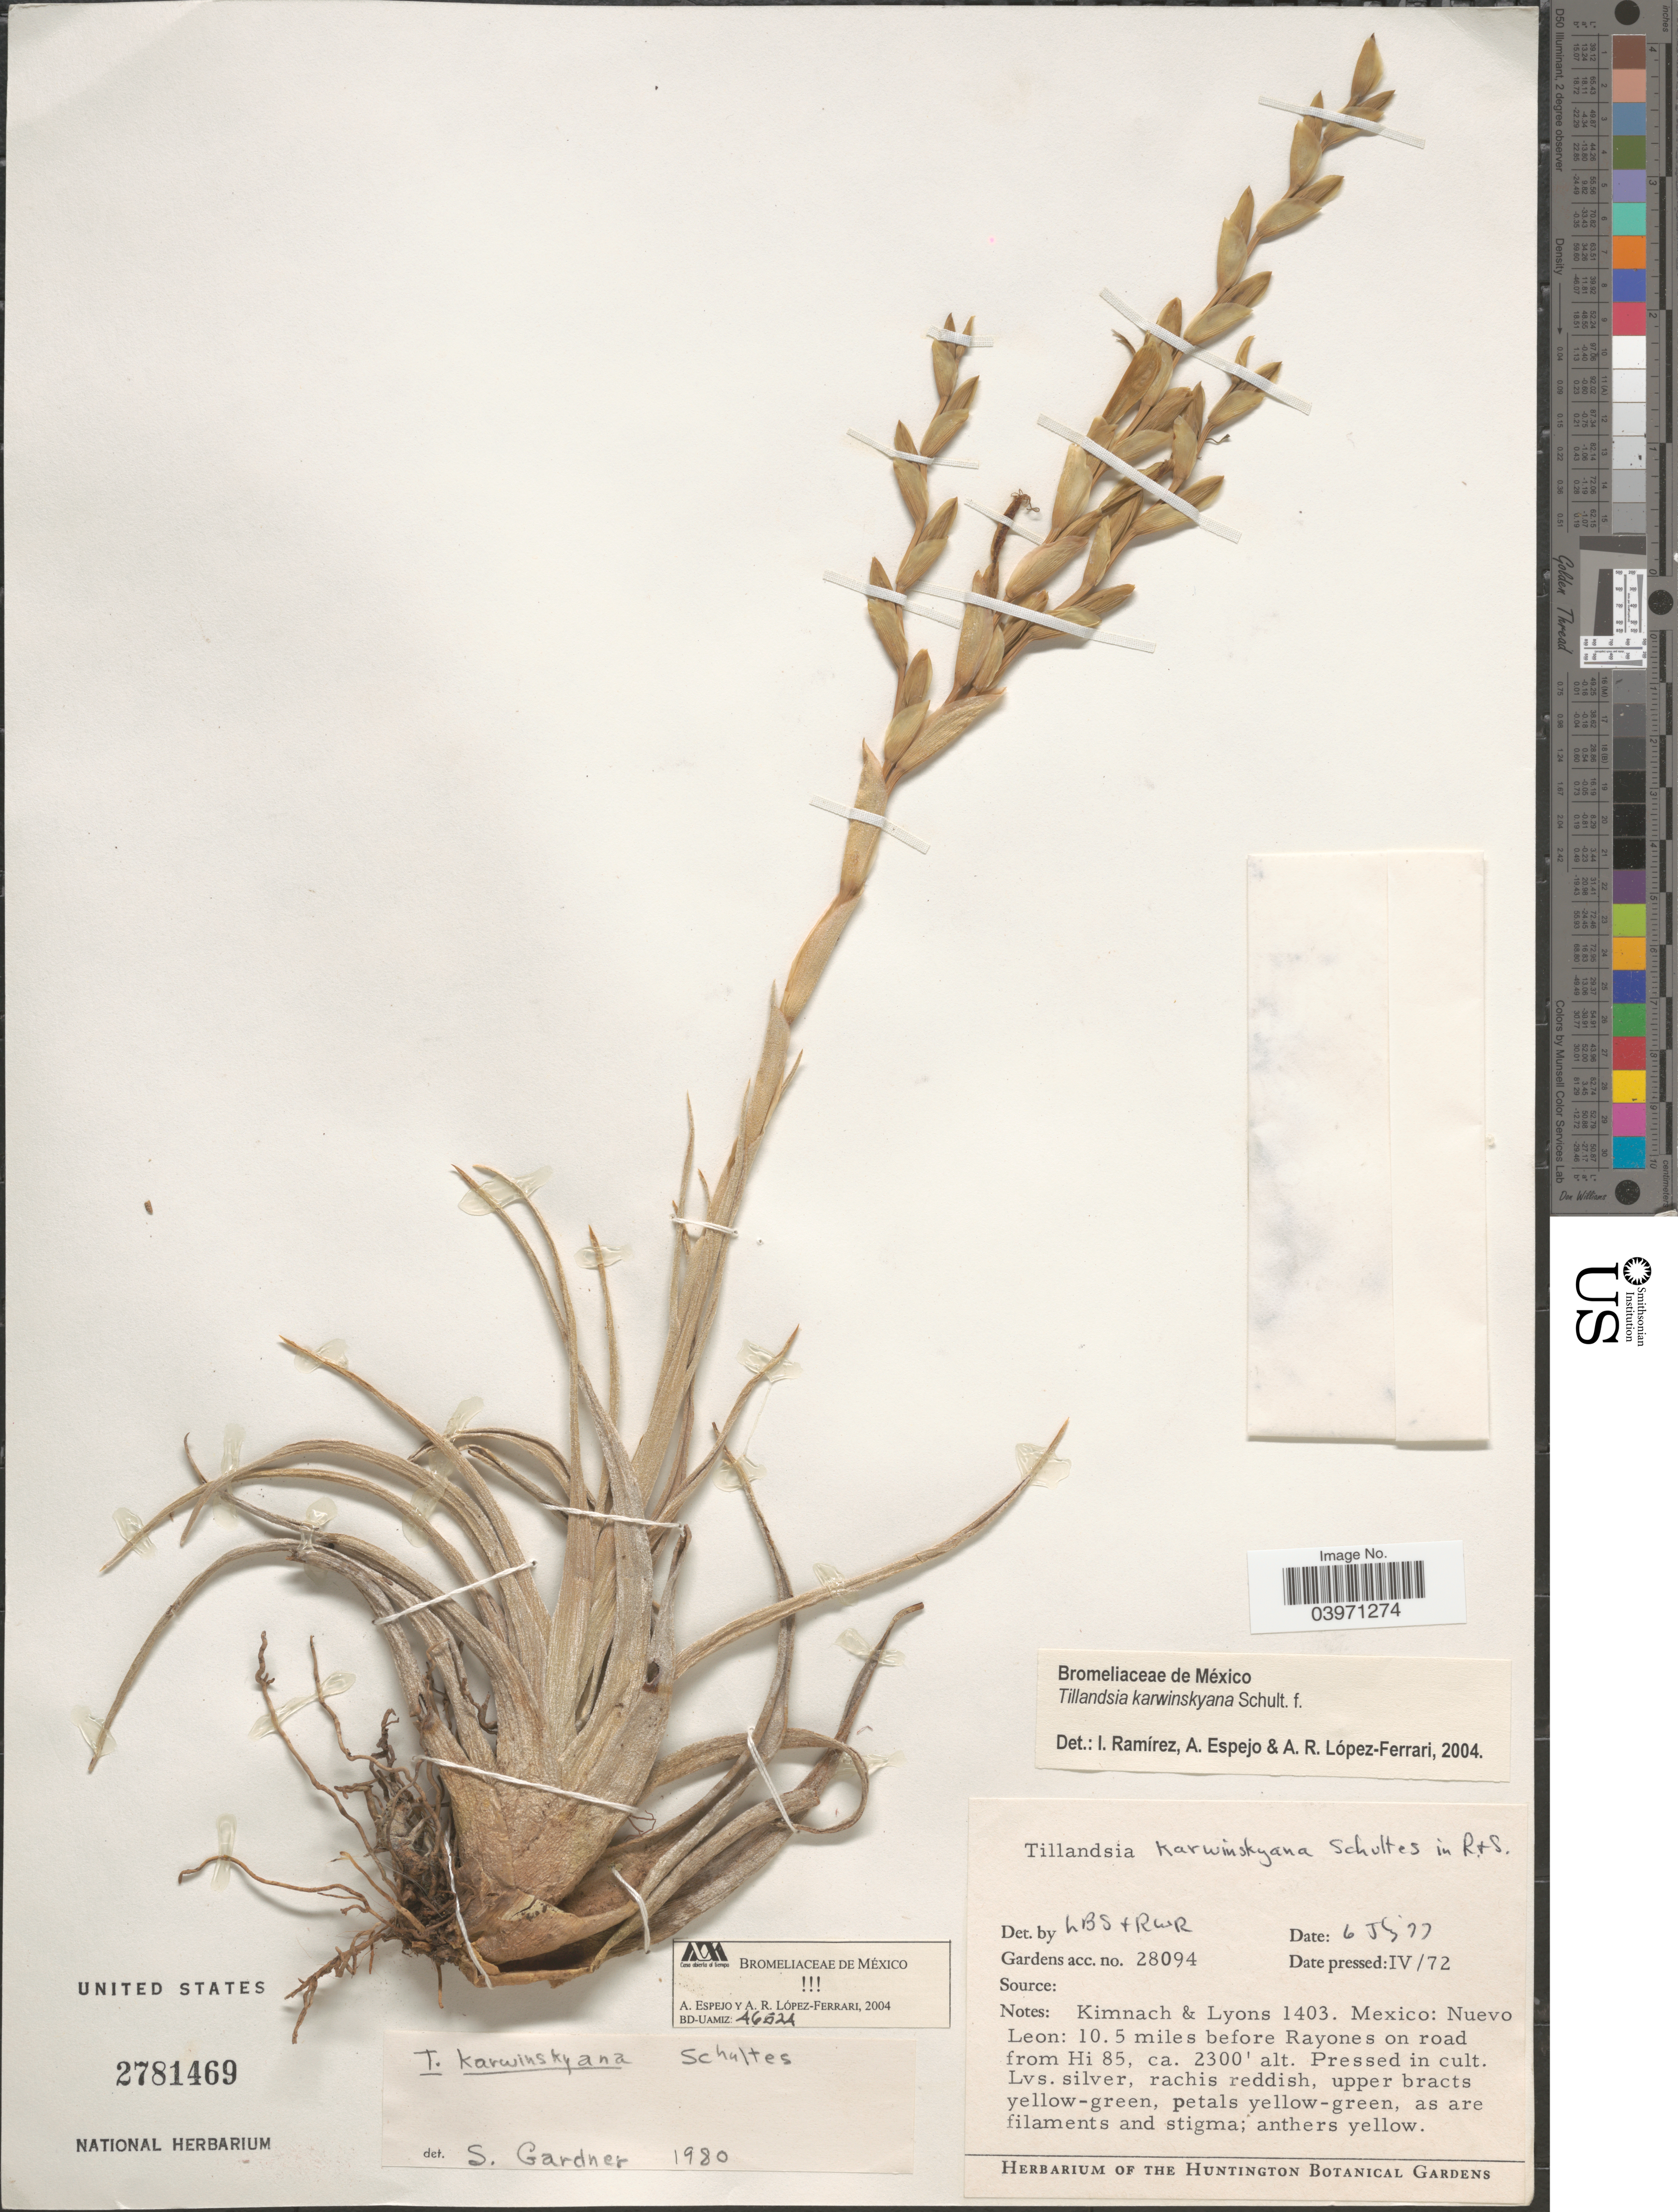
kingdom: Plantae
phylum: Tracheophyta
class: Liliopsida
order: Poales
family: Bromeliaceae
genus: Tillandsia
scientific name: Tillandsia karwinskyana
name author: Schult. f.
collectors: -. Kimnach & Lyons, --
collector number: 1403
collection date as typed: Transcribed d/m/y: /4/72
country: United States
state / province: California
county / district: Los Angeles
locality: The Huntington Botanical Gardens.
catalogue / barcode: US 2781469